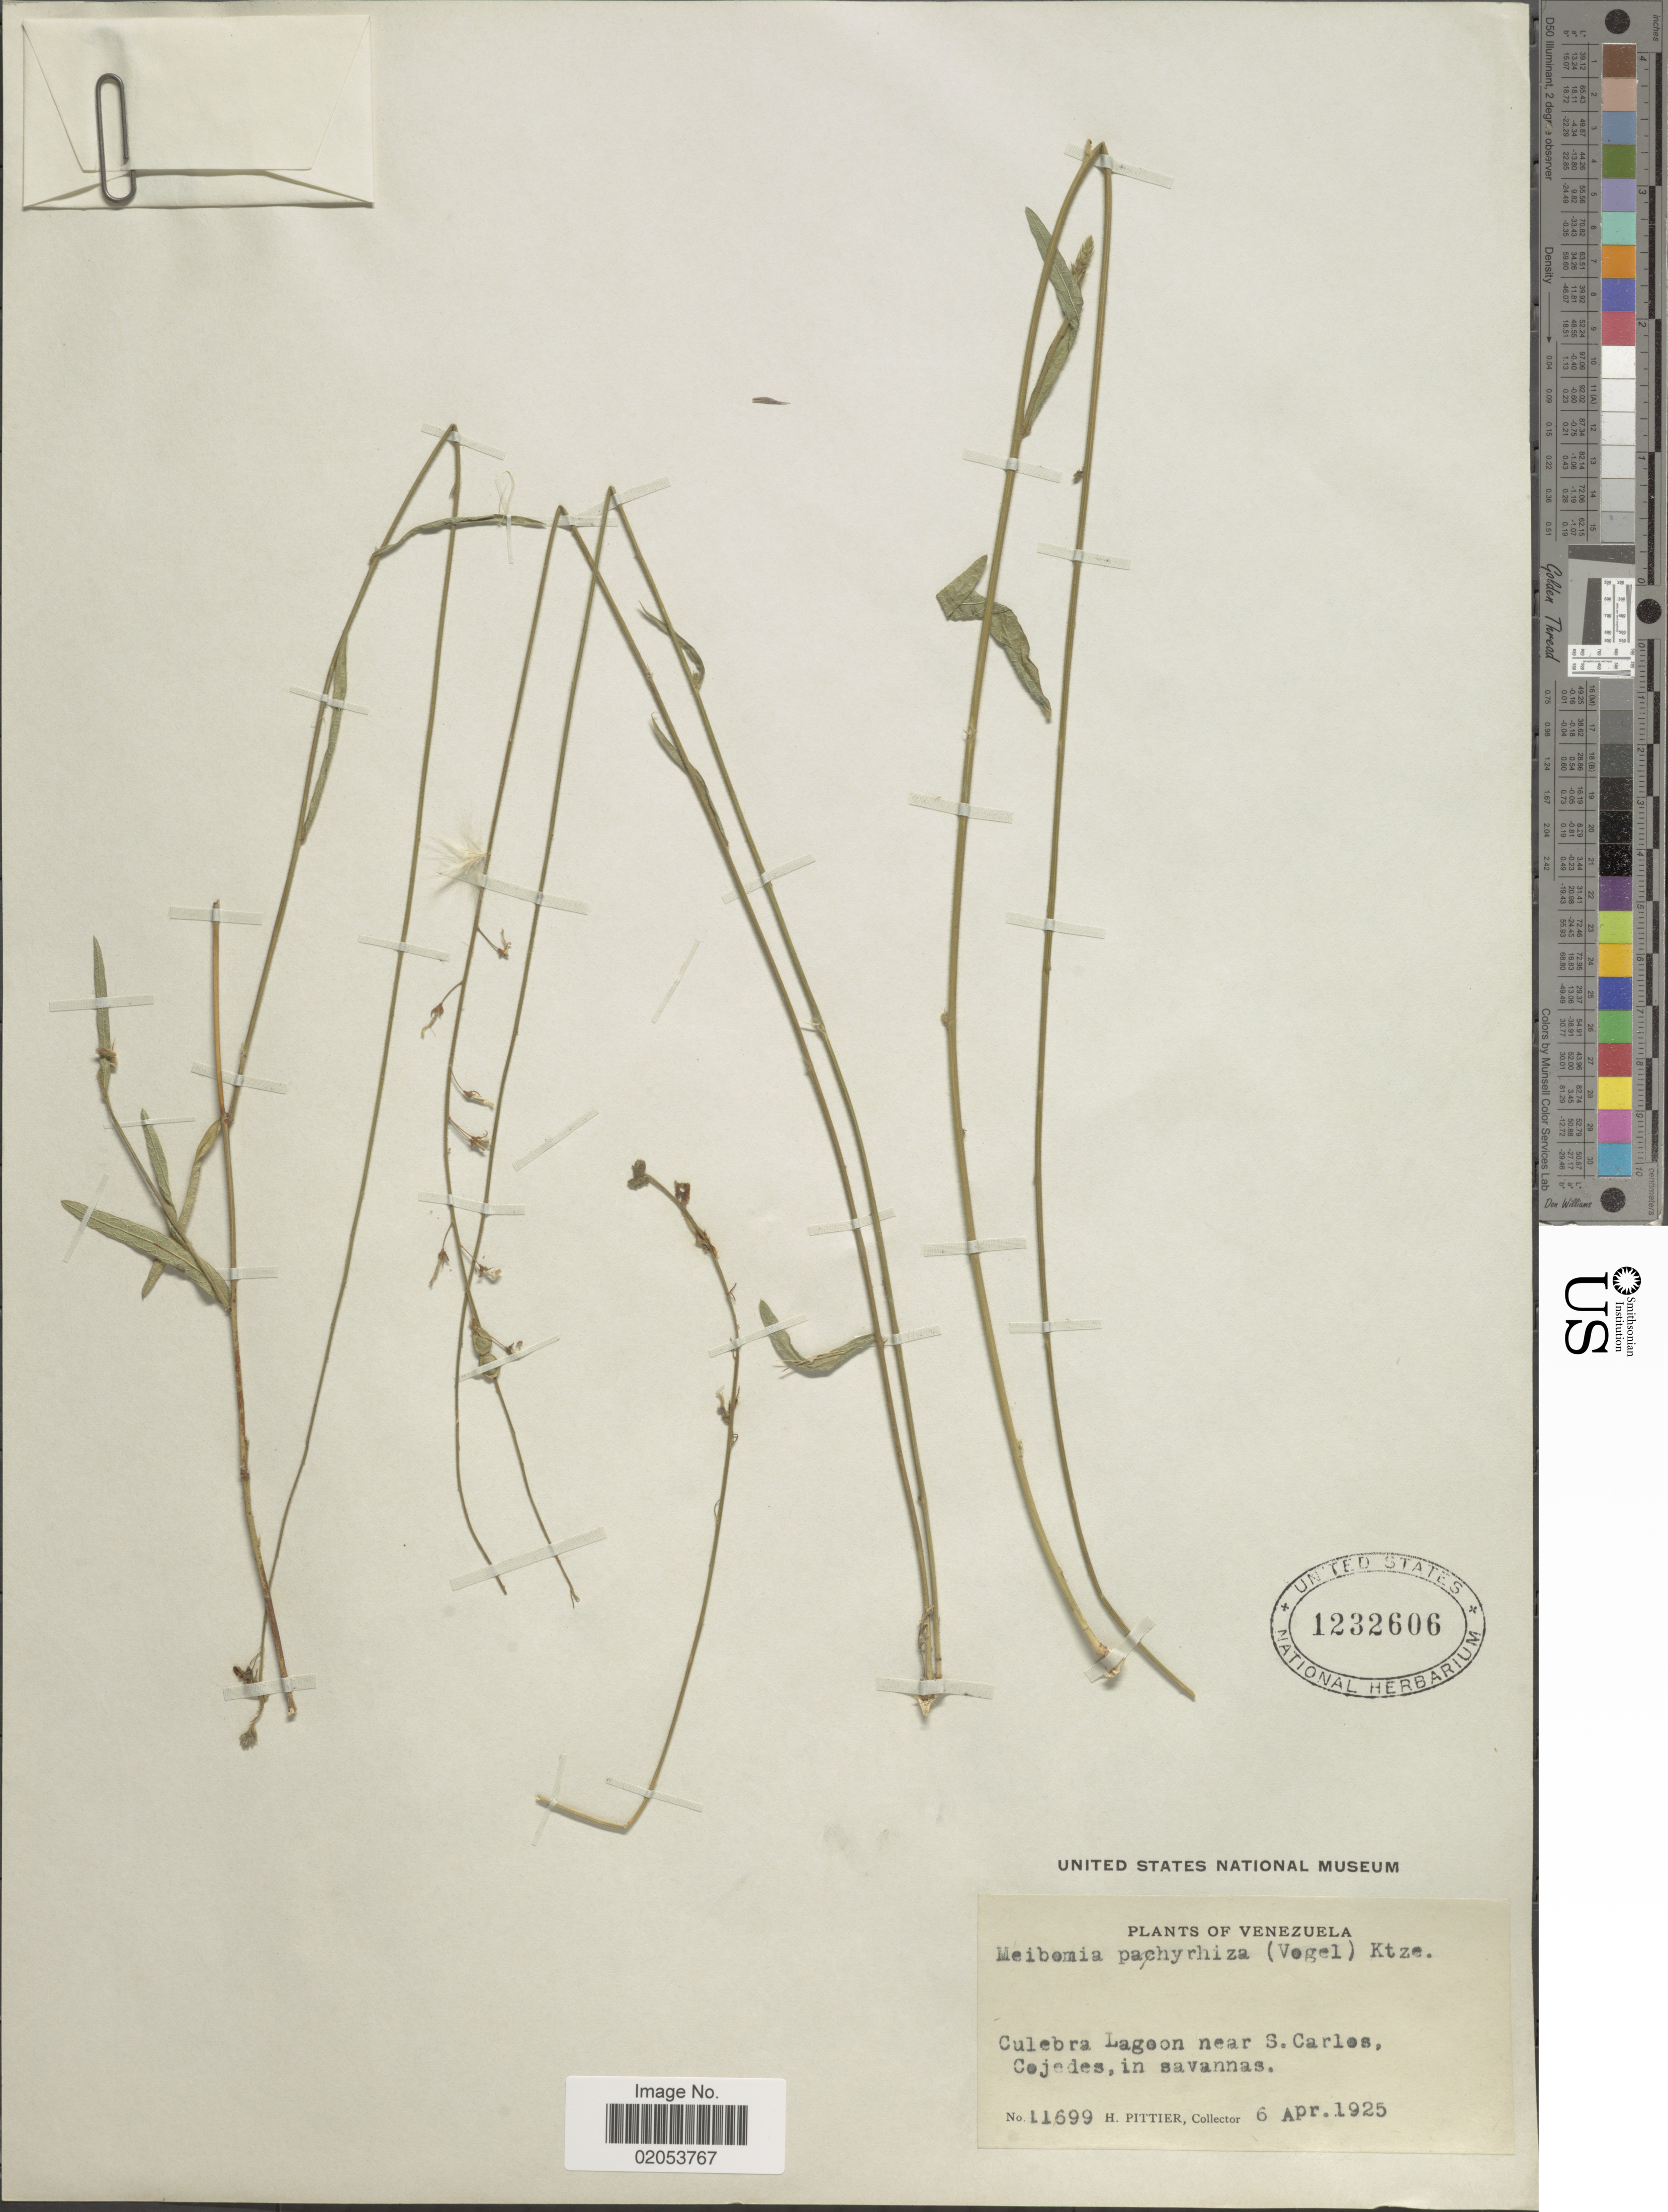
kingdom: Plantae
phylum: Tracheophyta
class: Magnoliopsida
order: Fabales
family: Fabaceae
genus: Desmodium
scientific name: Desmodium pachyrrhizum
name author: Vogel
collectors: H. F. Pittier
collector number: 11699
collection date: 1925-04-06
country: Venezuela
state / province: Cojedes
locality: Culebra Lageon near S. Carlos, in savannas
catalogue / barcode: US 1232606